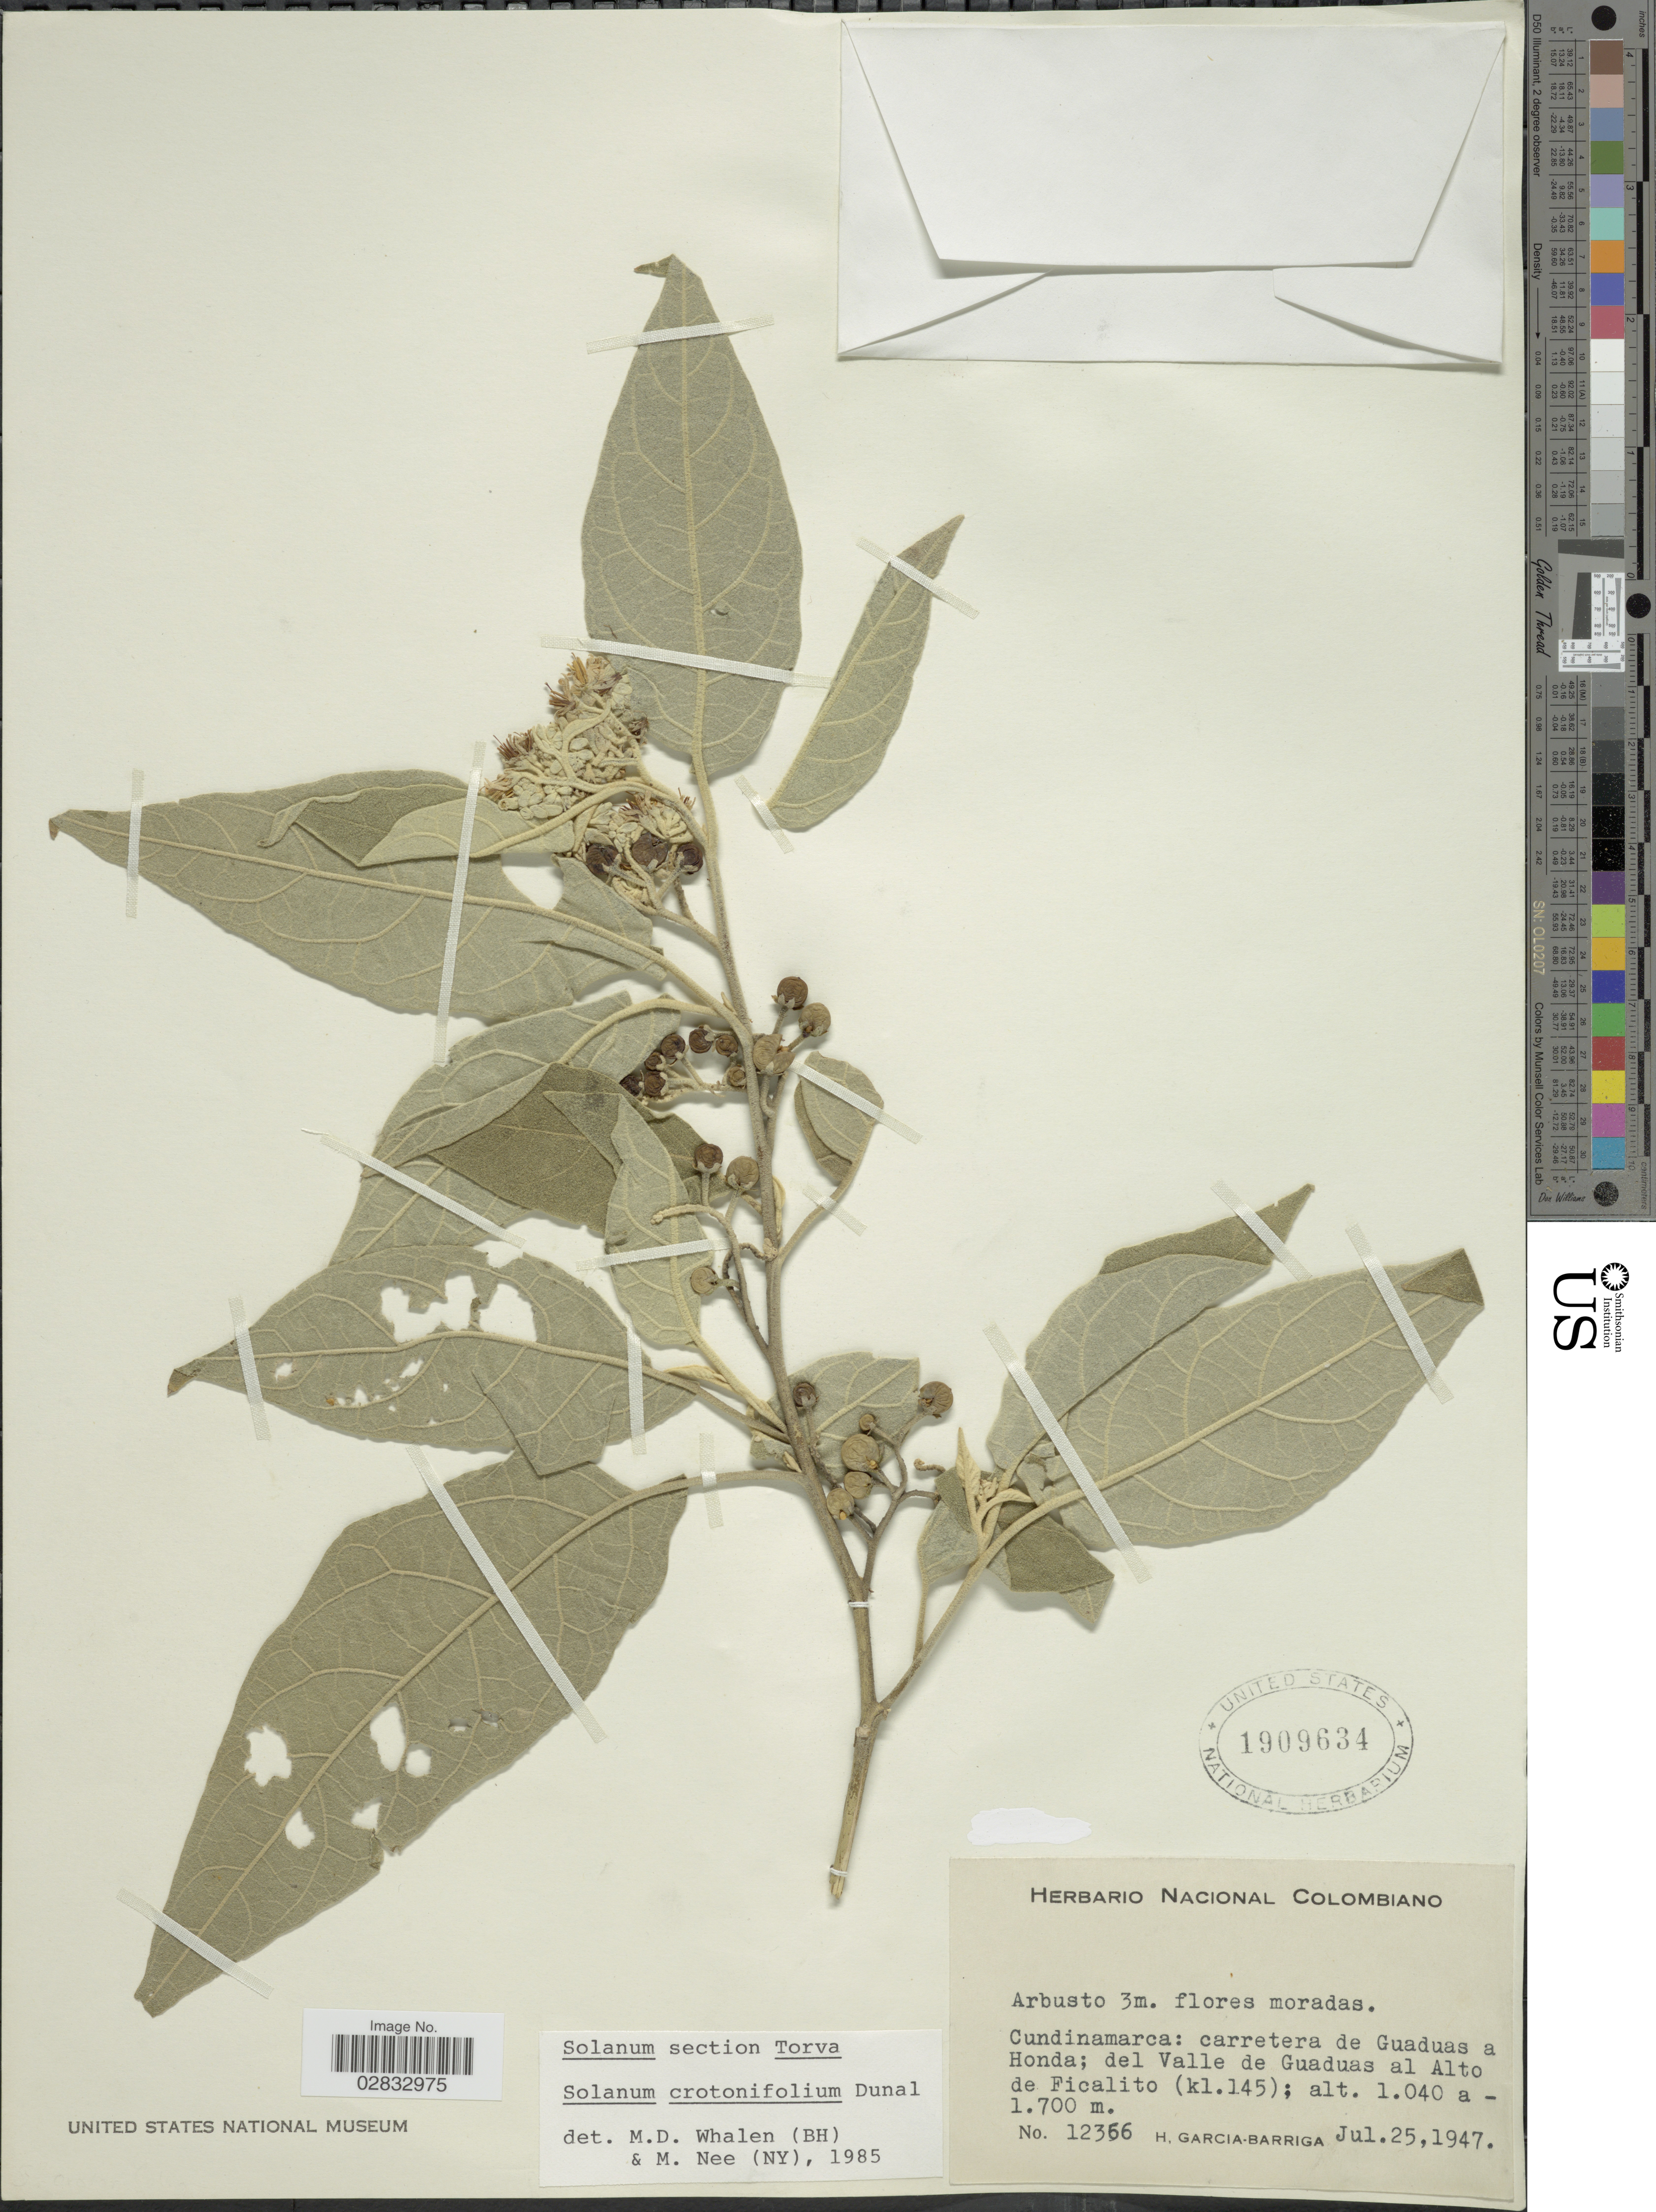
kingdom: Plantae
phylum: Tracheophyta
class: Magnoliopsida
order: Solanales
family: Solanaceae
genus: Solanum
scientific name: Solanum crotonifolium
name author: Dunal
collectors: H. García Barriga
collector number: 12366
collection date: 1947-07-25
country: Colombia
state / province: Cundinamarca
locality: Carretera de Guaduas a Honda; del Valle de Guaduas al Alto de Ficalito (kl. 145).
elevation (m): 1040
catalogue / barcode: US 1909634